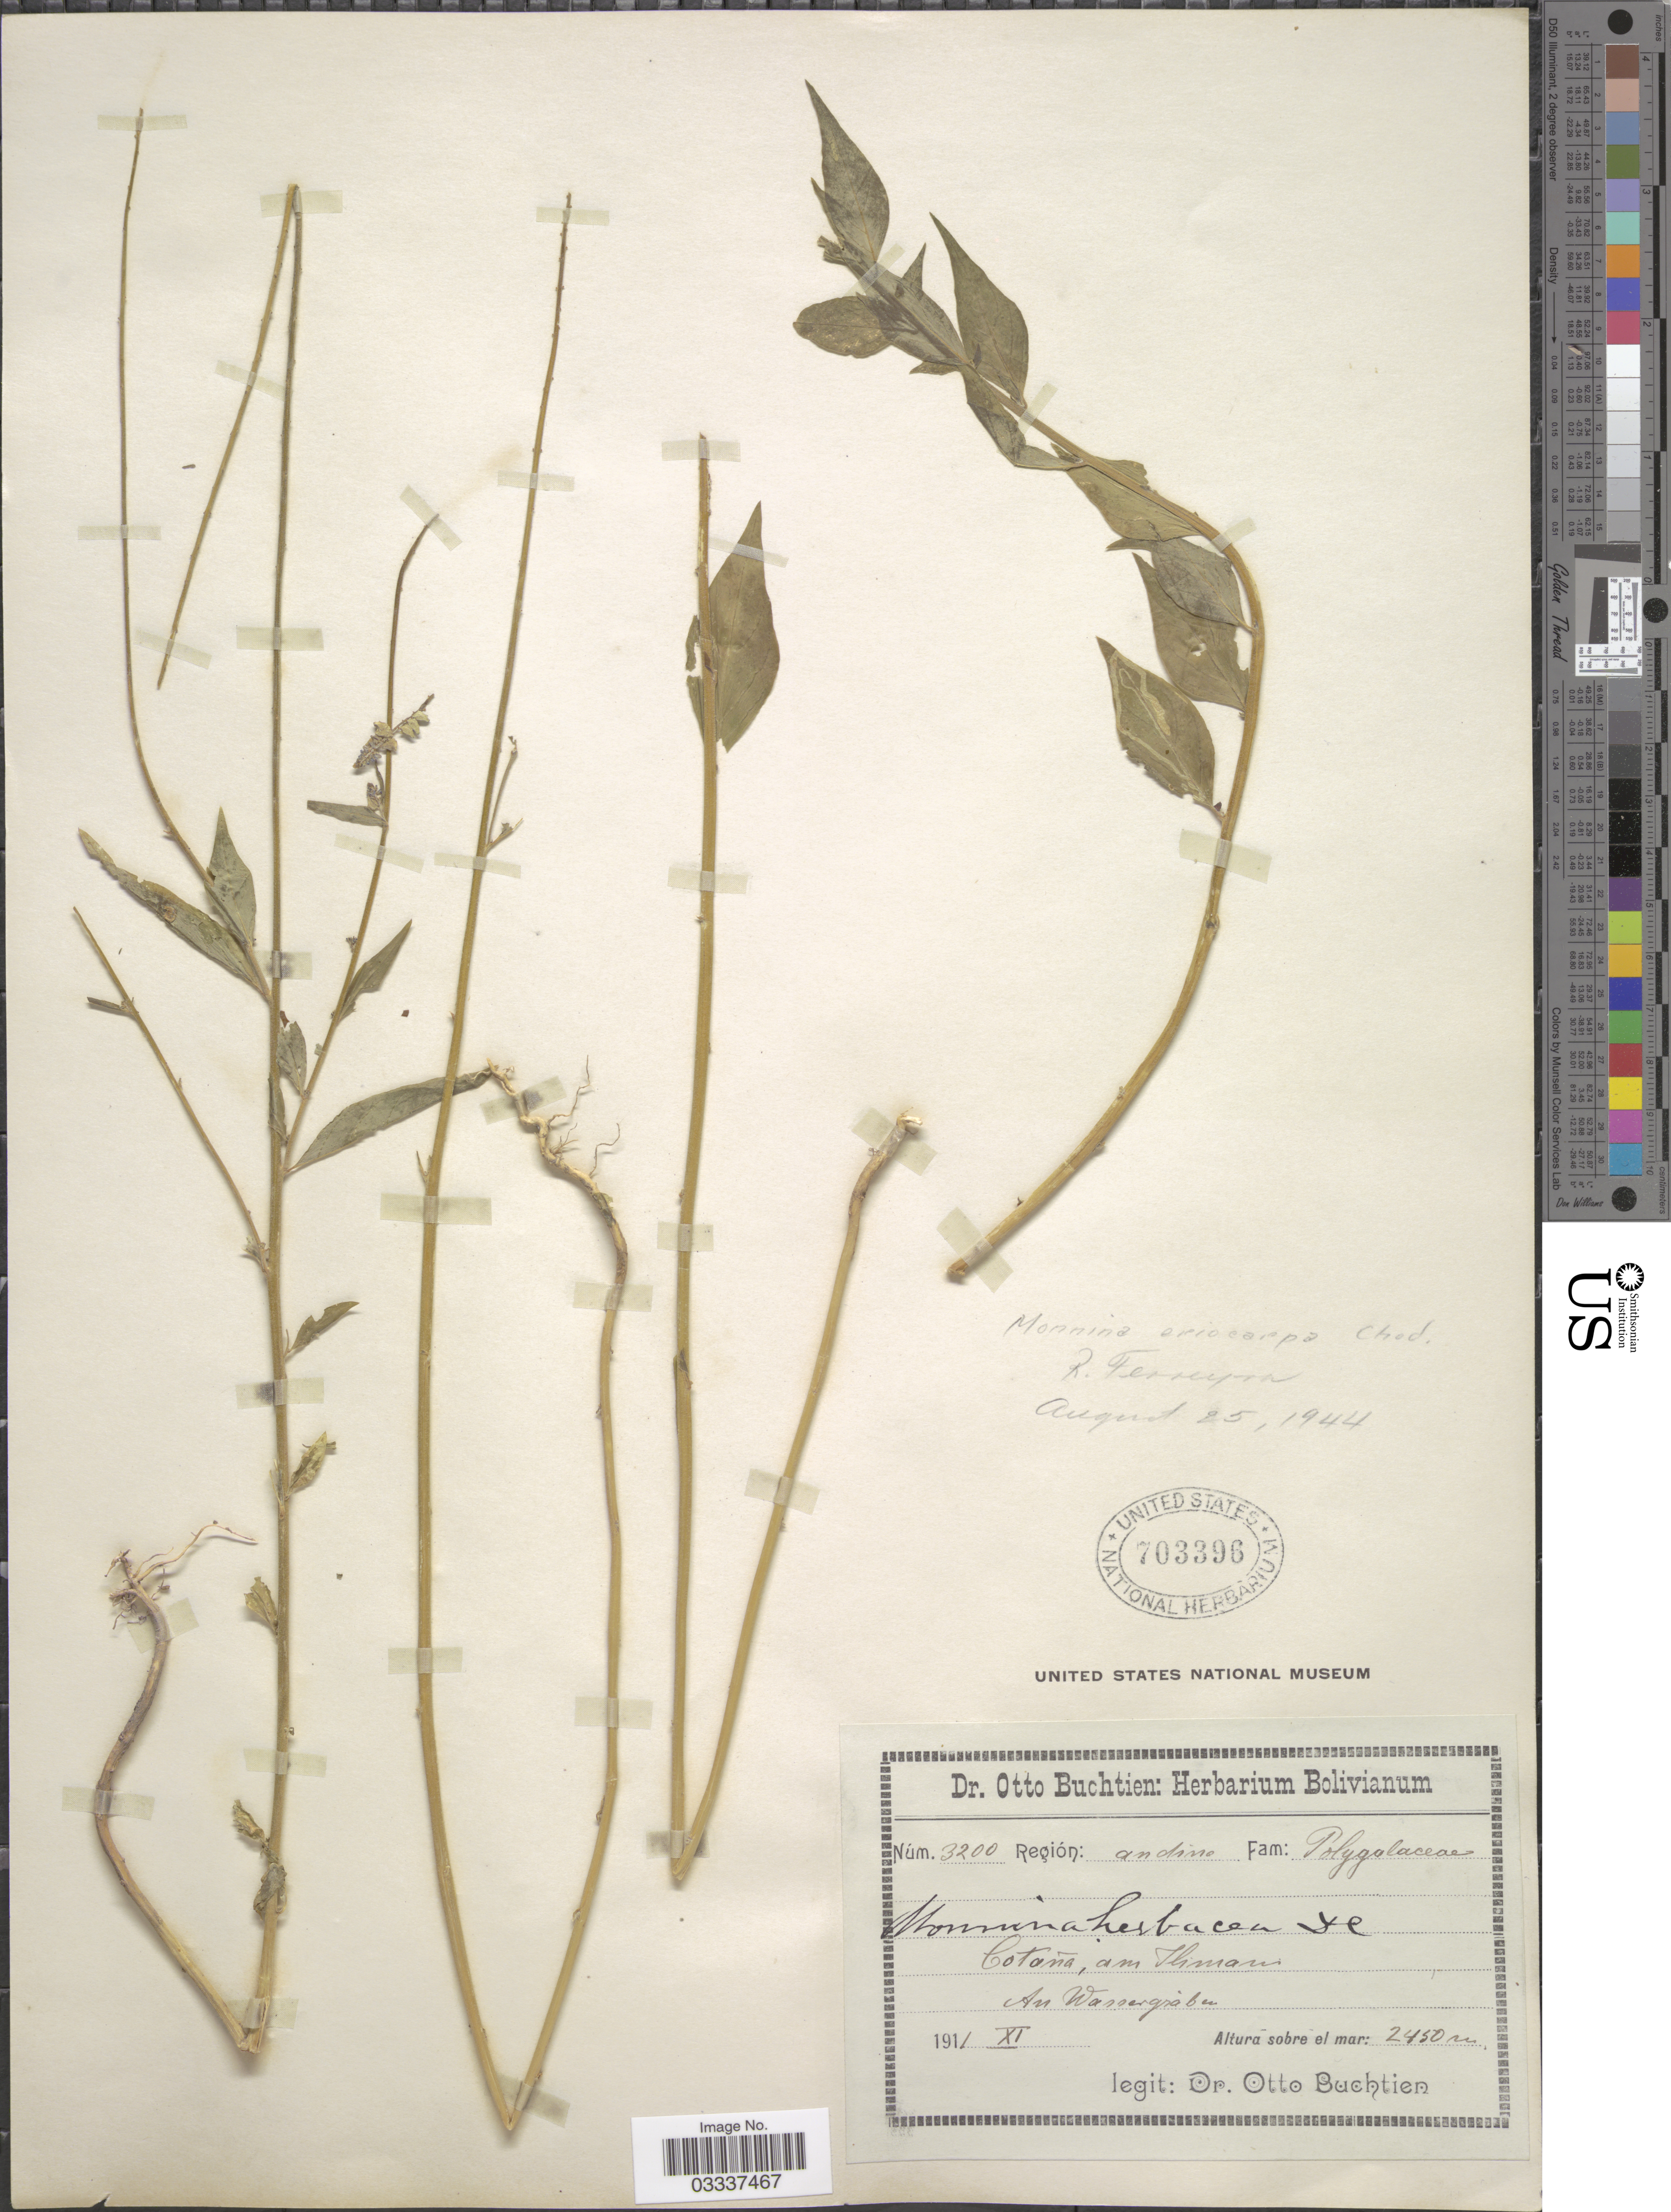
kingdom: Plantae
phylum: Tracheophyta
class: Magnoliopsida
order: Fabales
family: Polygalaceae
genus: Monnina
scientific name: Monnina erioclada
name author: Gand.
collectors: O. Buchtien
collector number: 3200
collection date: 1911-11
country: Bolivia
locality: Región: andine. Contaña, am Ilimani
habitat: am Wassergraben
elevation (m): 2450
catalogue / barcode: US 703396